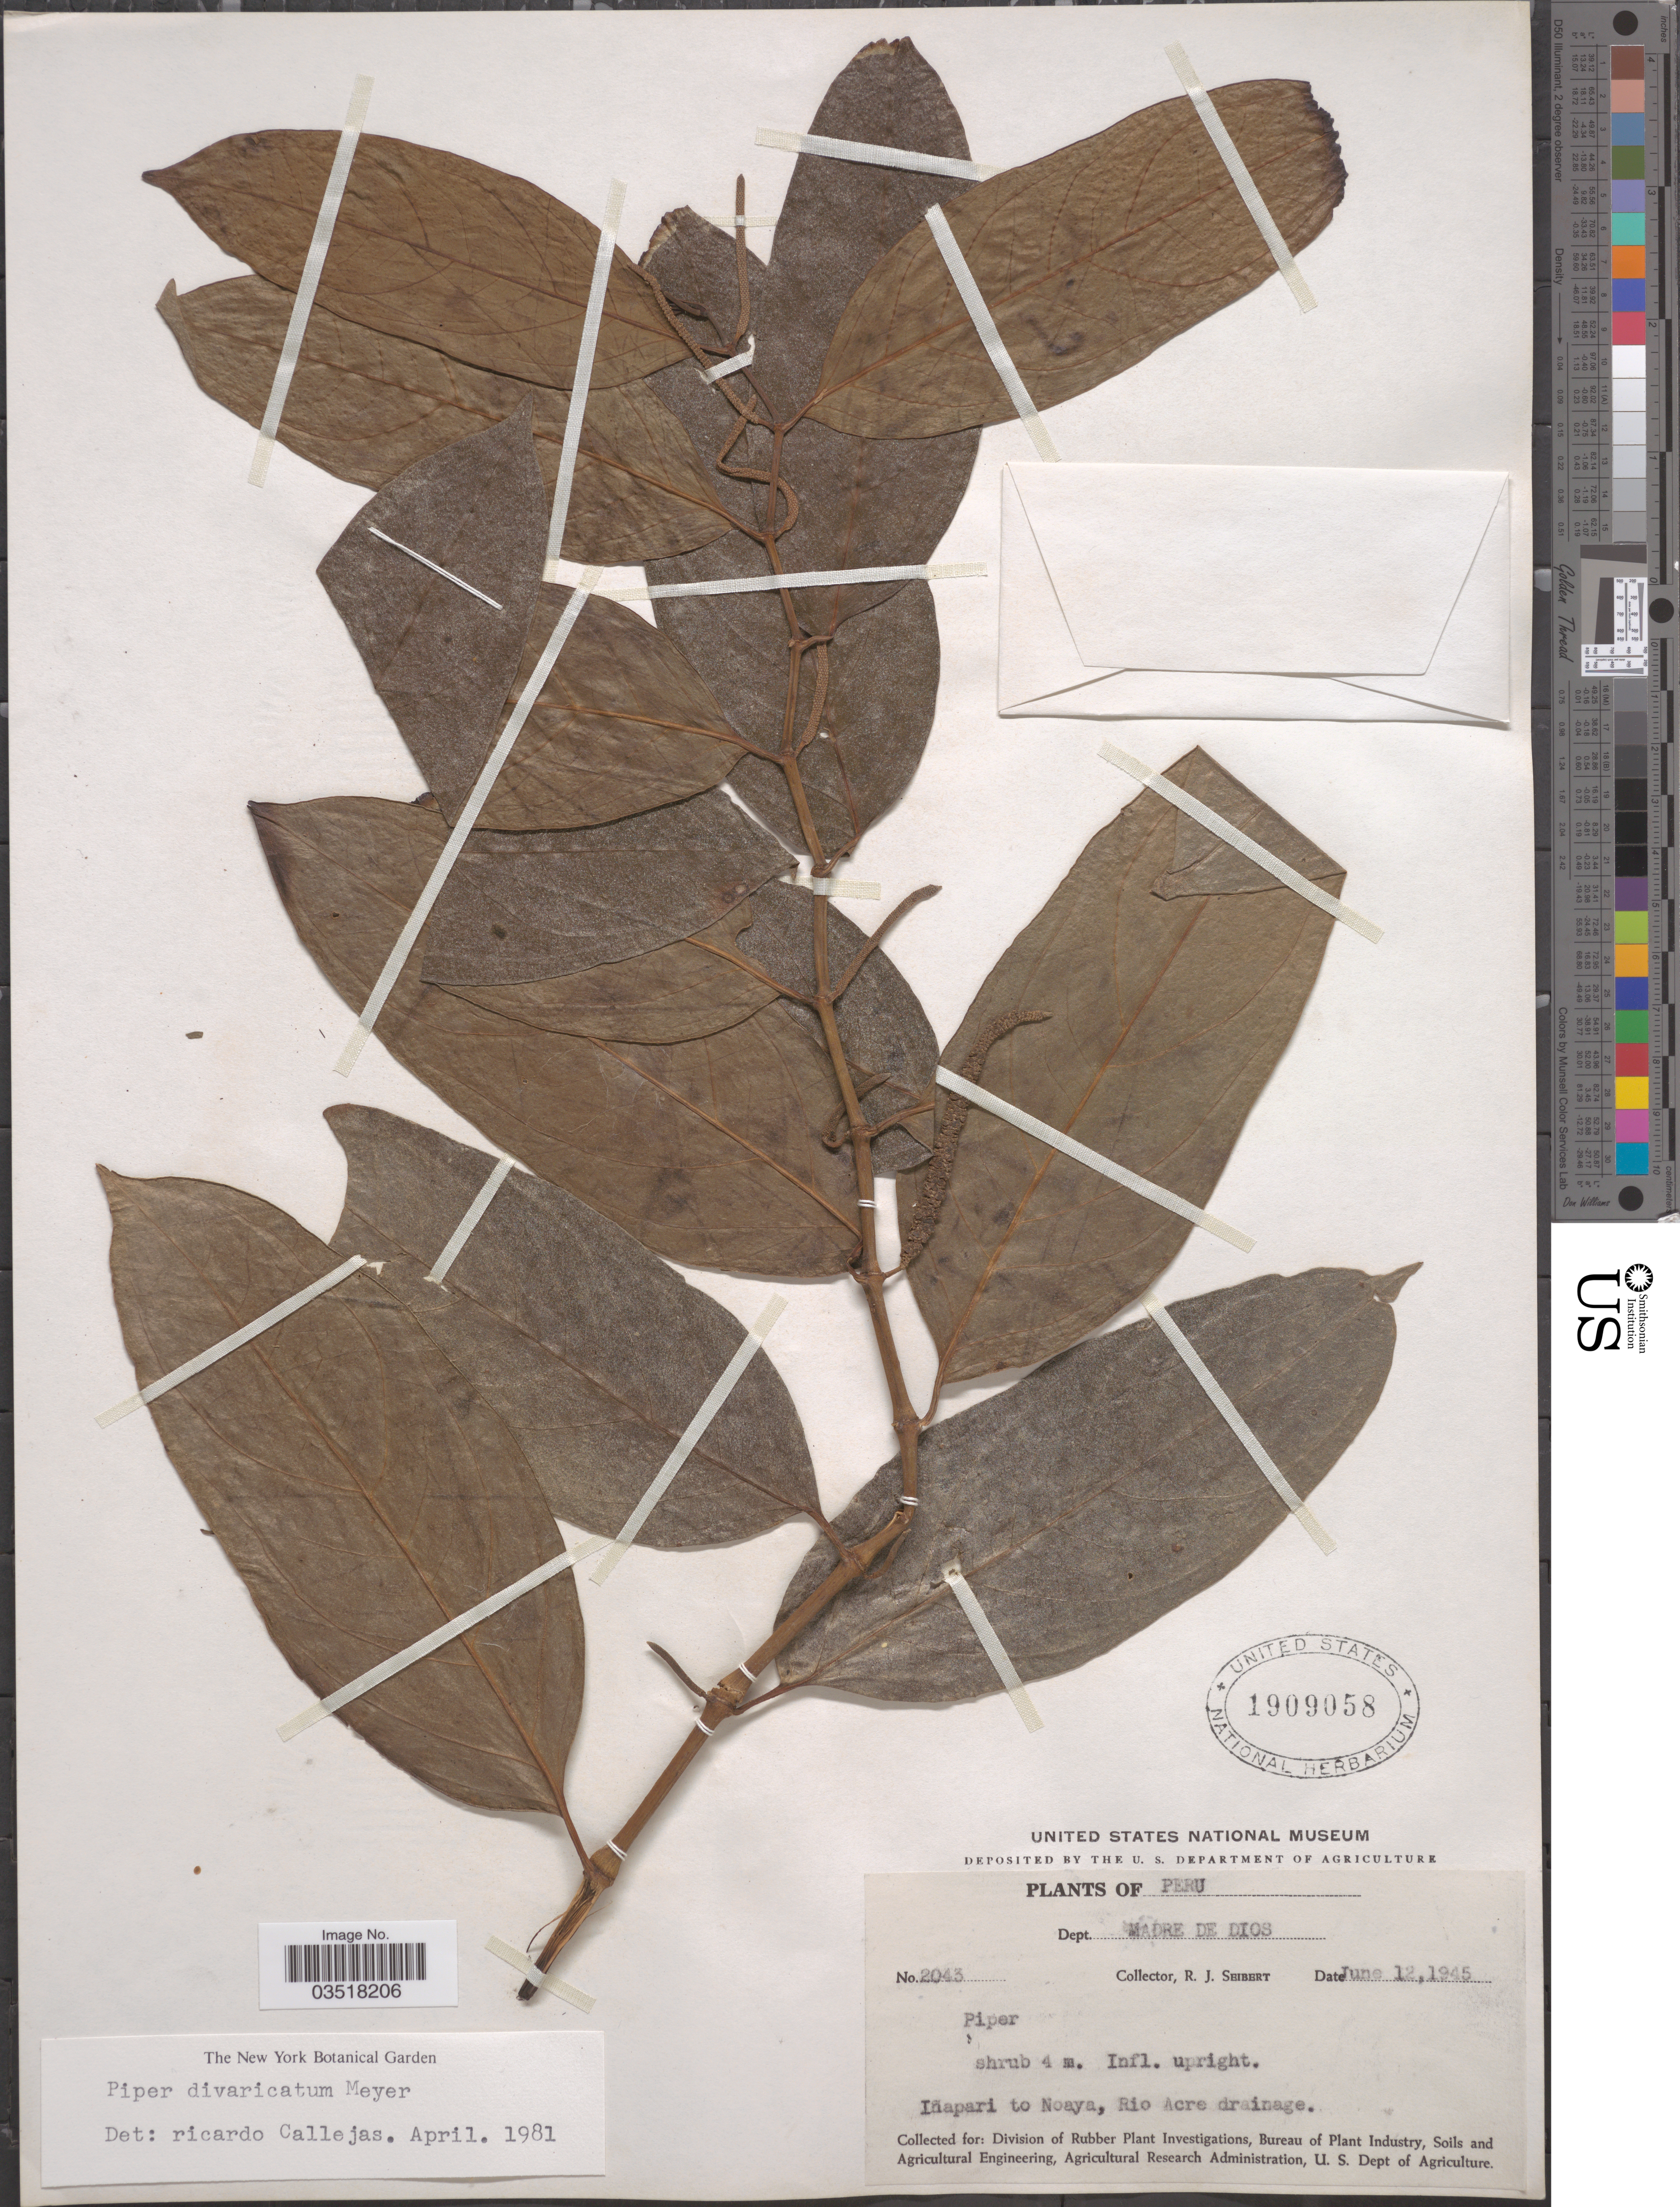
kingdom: Plantae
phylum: Tracheophyta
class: Magnoliopsida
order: Piperales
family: Piperaceae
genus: Piper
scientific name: Piper divaricatum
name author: G. Mey.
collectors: R. J. Seibert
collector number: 2043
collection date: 1945-06-12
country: Peru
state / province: Madre de Dios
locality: Dept. Madre de Dios. Iñapari to Noaya, Rio Acre drainage.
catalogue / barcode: US 1909058